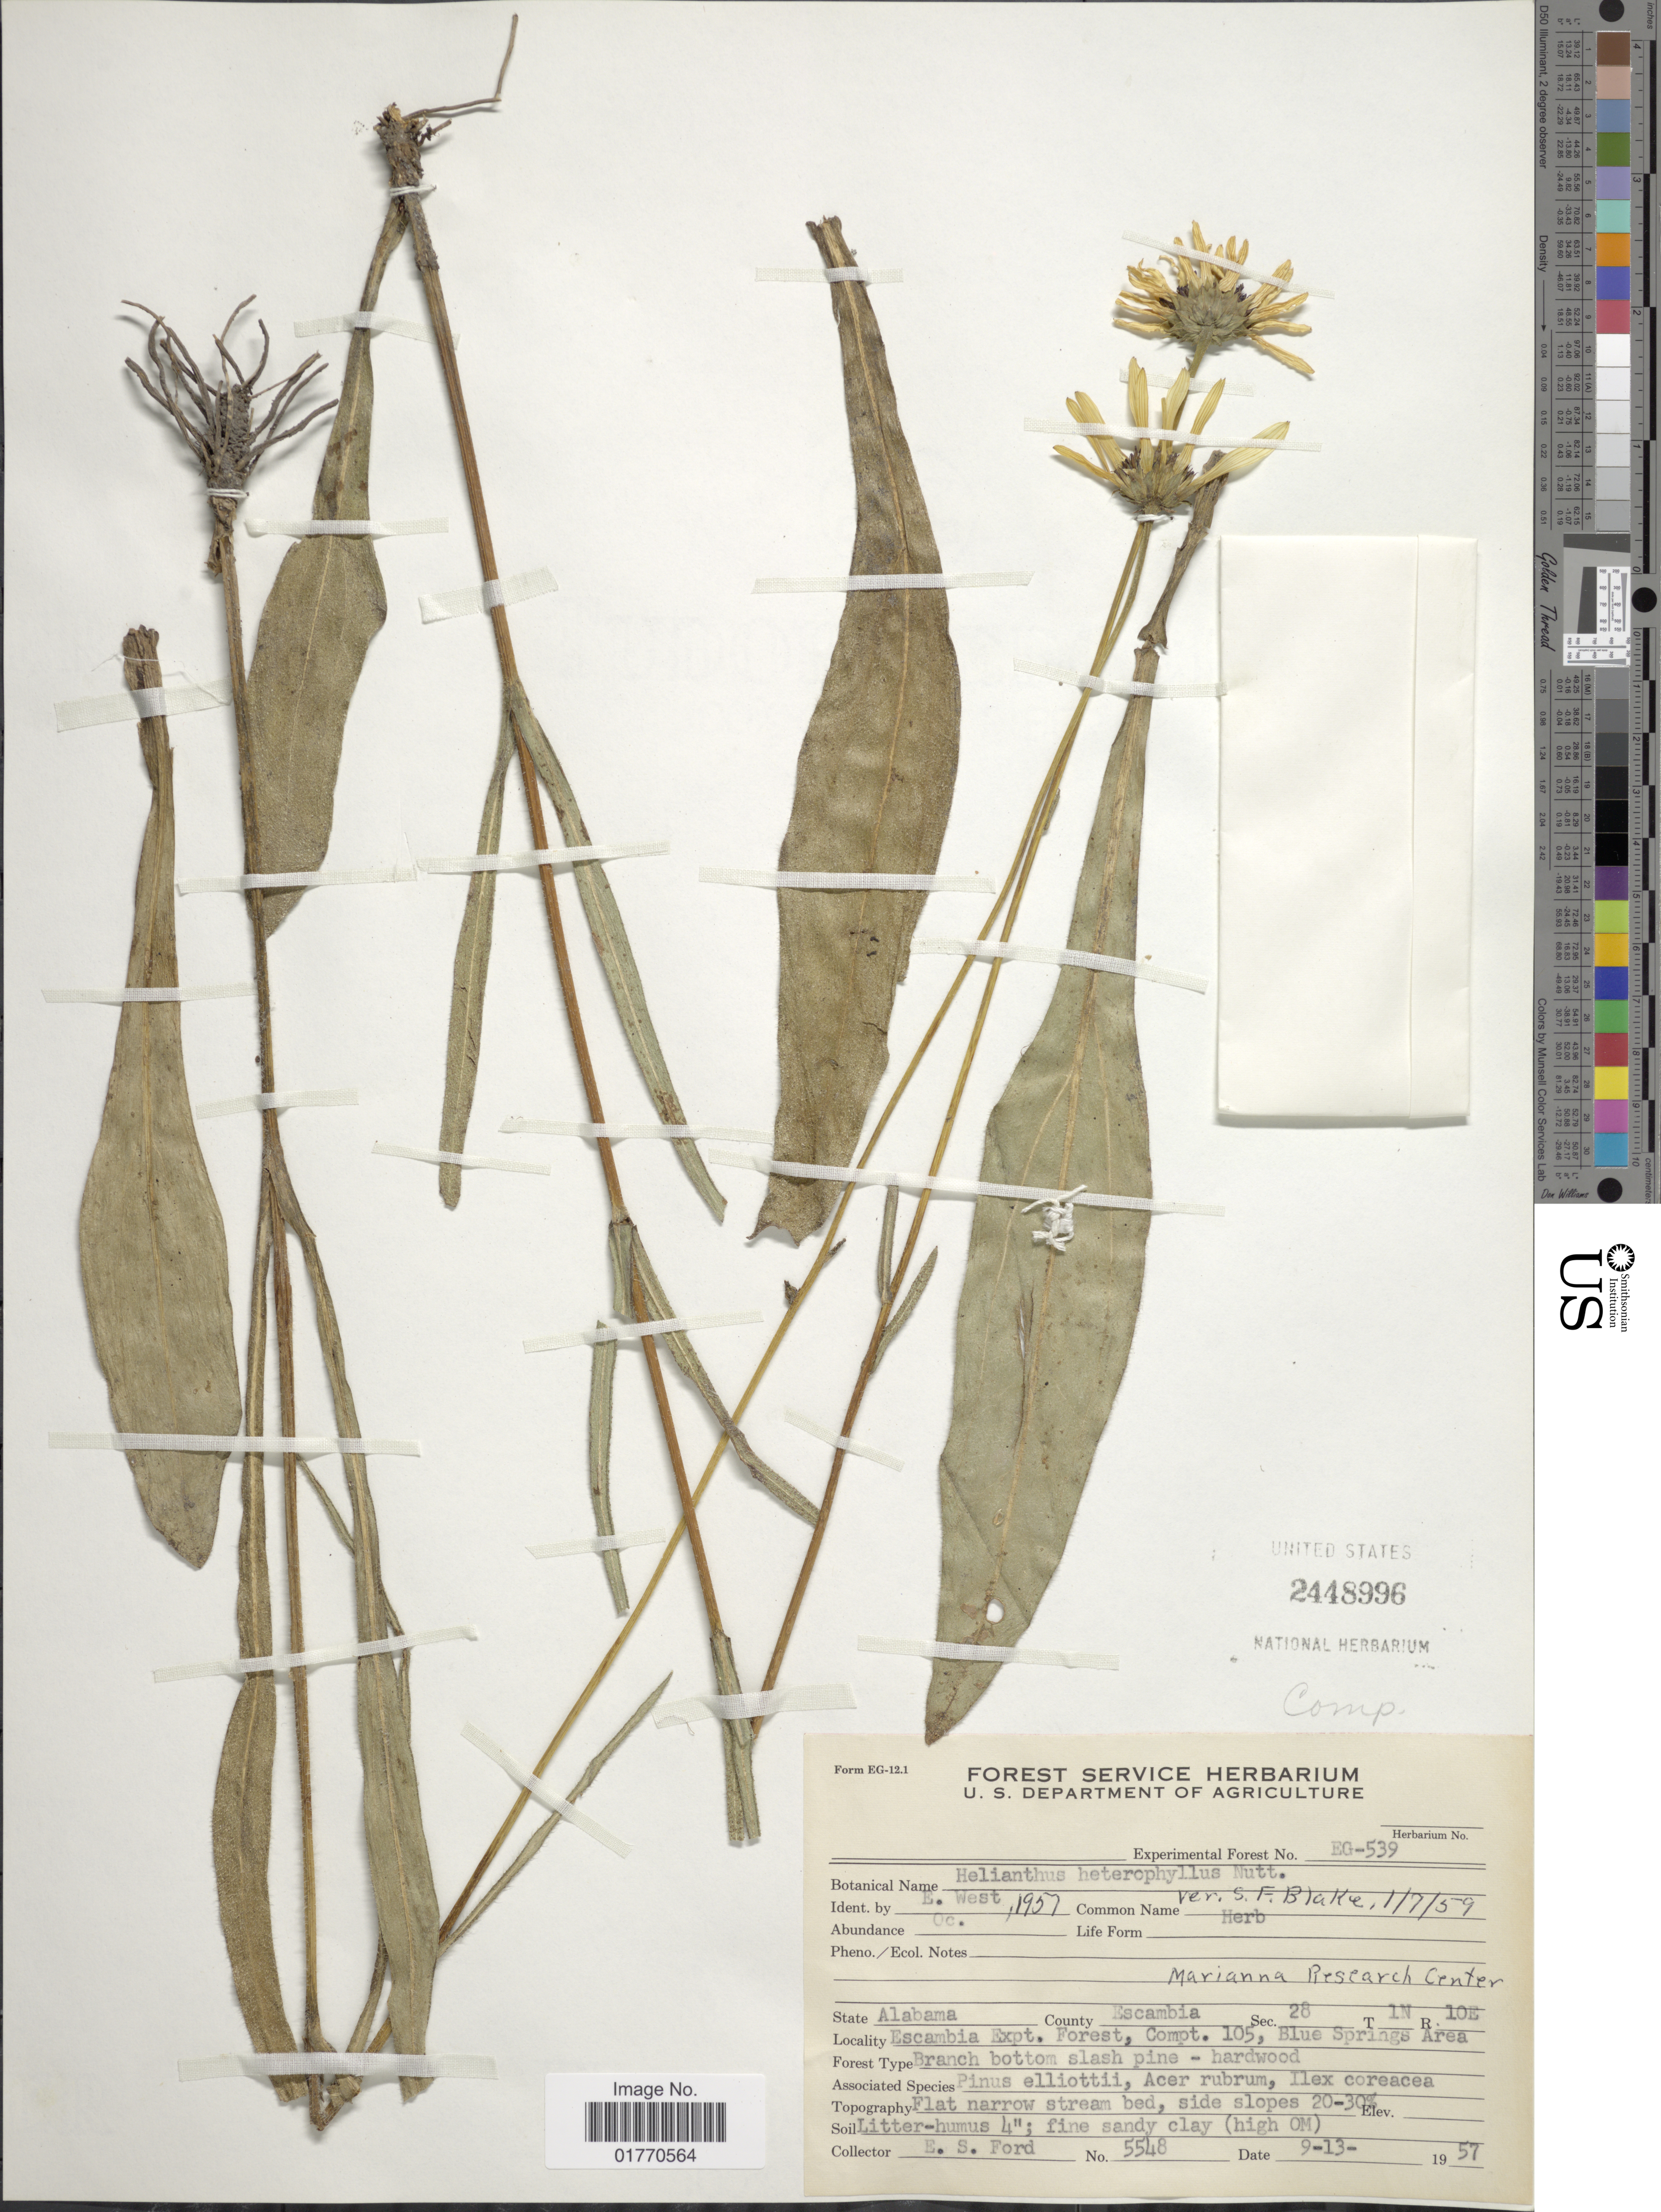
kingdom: Plantae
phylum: Tracheophyta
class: Magnoliopsida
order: Asterales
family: Asteraceae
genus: Helianthus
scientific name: Helianthus heterophyllus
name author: Nutt.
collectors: E. Ford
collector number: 5548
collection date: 1957-09-13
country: United States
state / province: Alabama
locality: State Alabama, County Escambia, Sec28 T1N, R10E, Escambia Expt. Forest, Compt.105, Blue Springs Area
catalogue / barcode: US 2448996